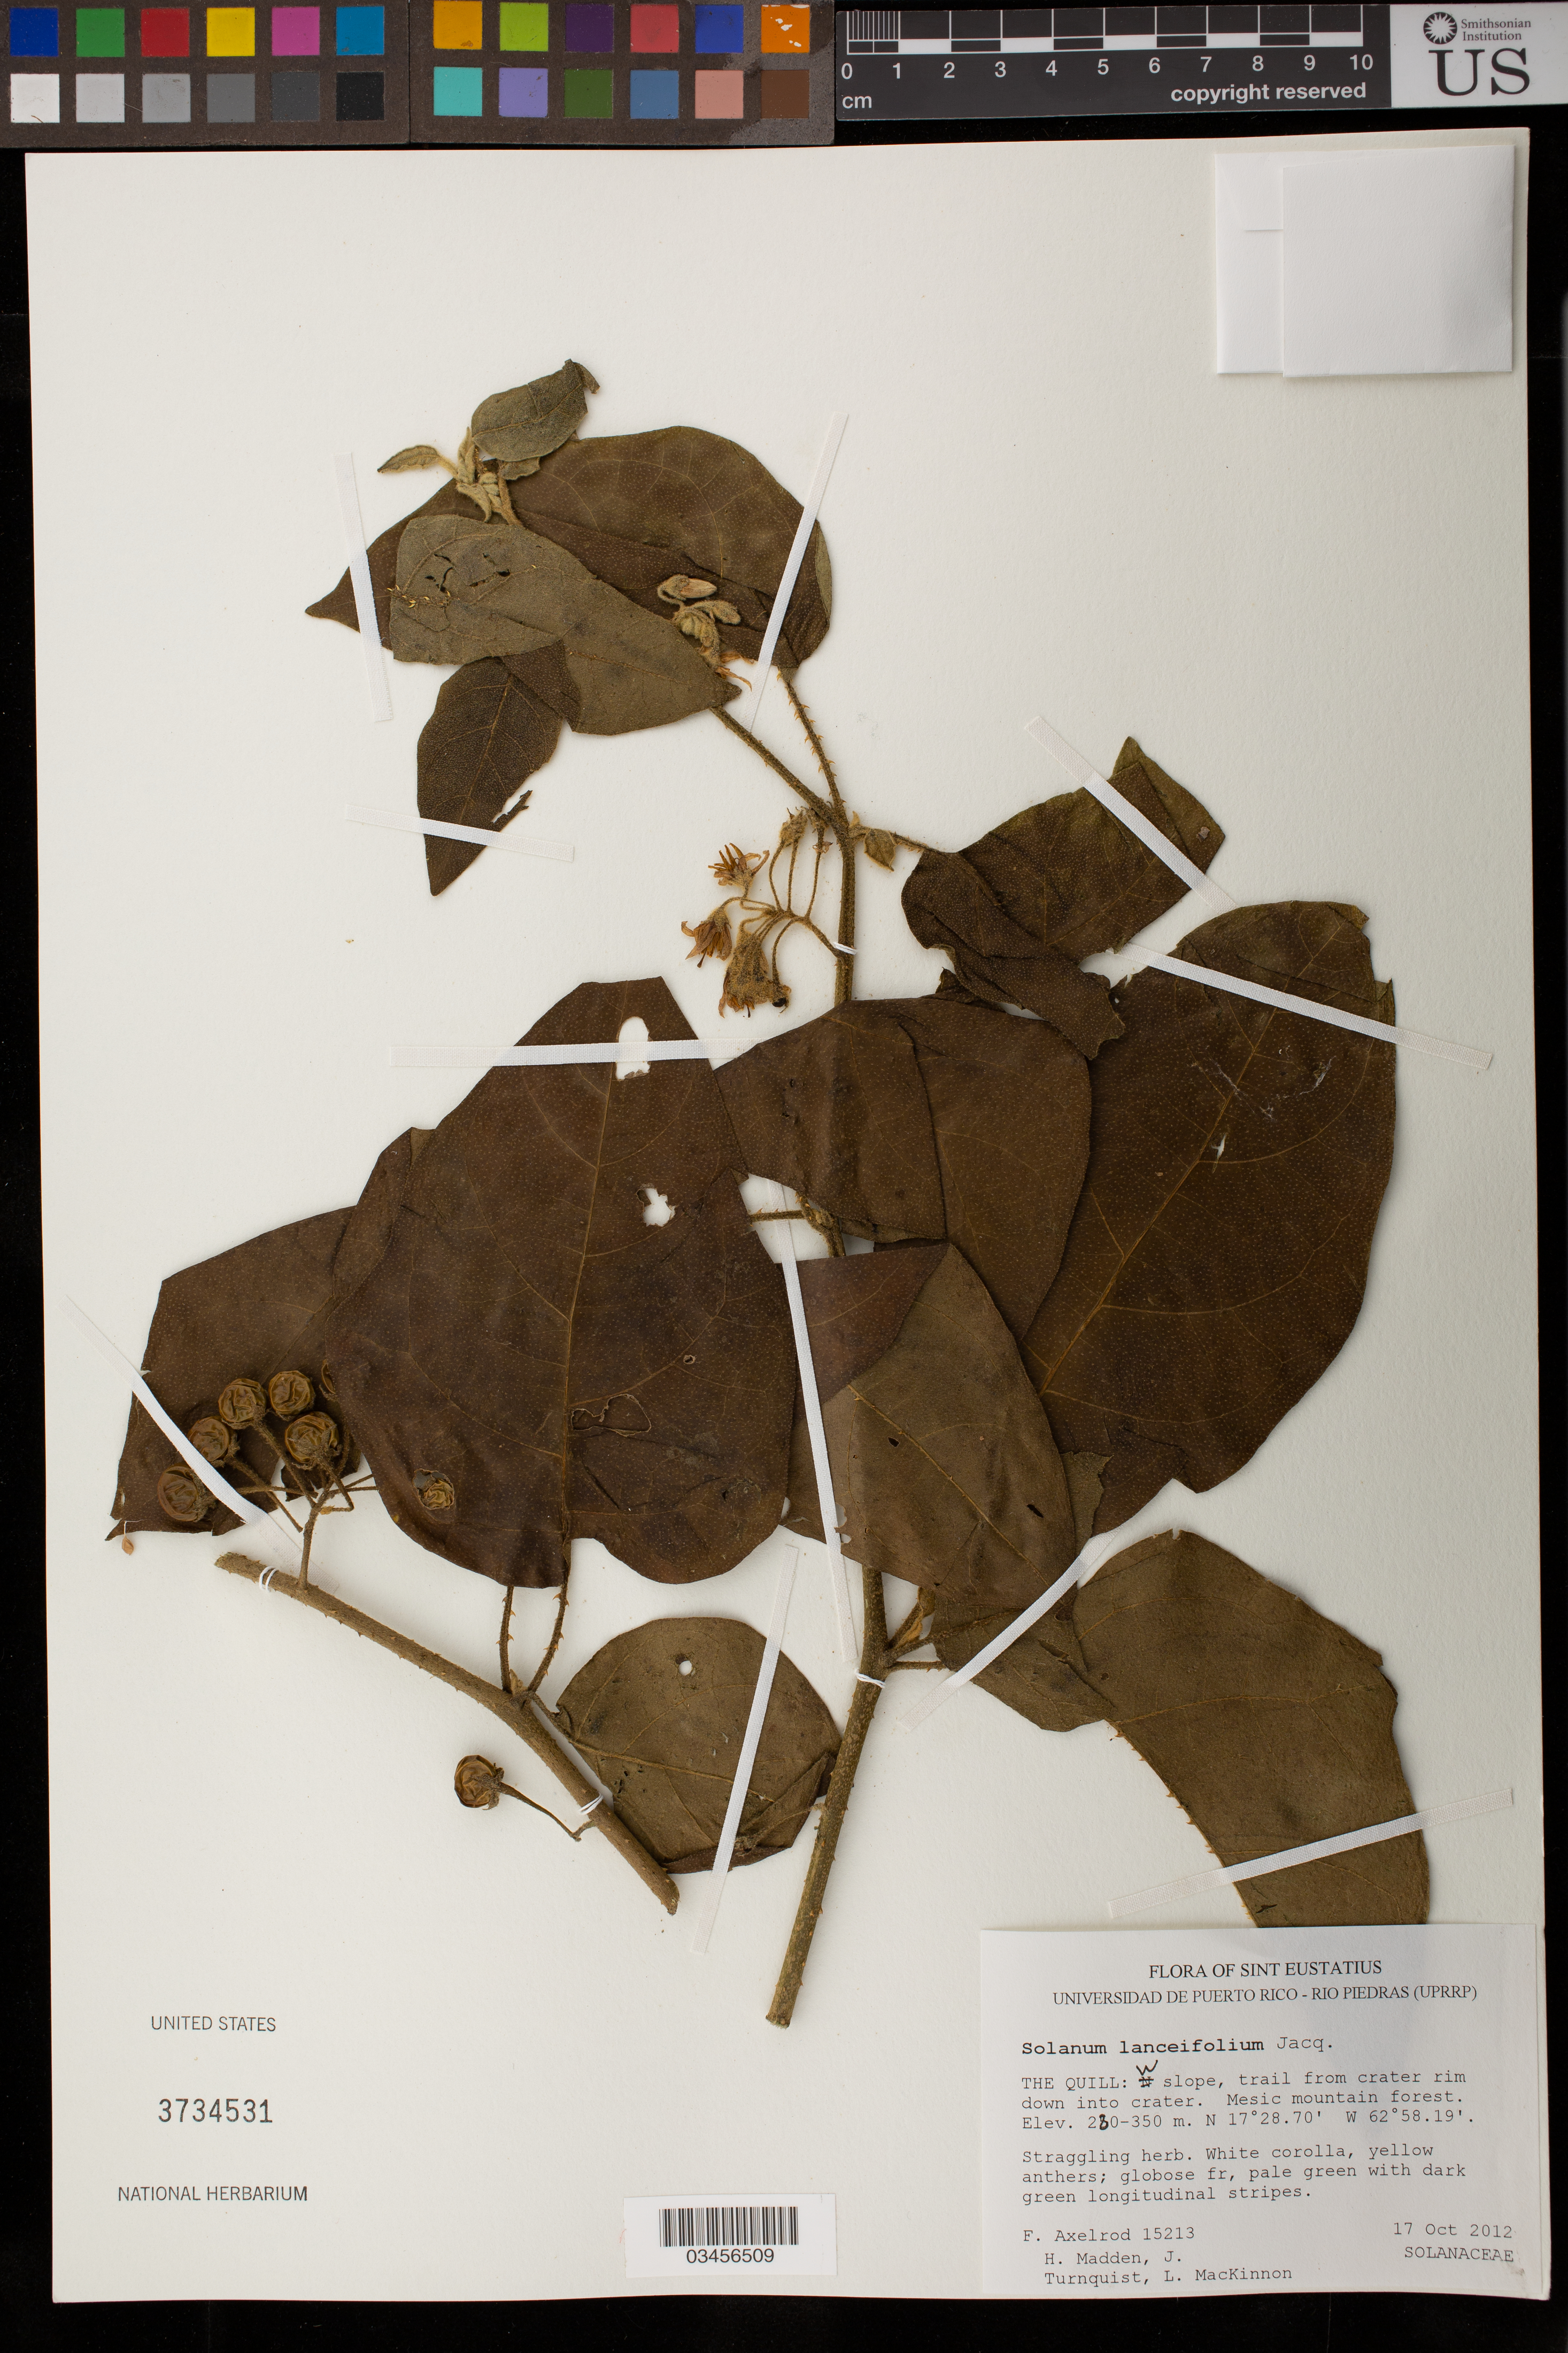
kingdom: Plantae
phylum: Tracheophyta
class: Magnoliopsida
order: Gentianales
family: Apocynaceae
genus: Oxypetalum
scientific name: Oxypetalum pentasetum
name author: (Rusby) Goyder & Rapini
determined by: Goyder, D. J.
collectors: O. Buchtien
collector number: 5096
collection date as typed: Jan 1920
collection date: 1920-01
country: Bolivia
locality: Tipuani; Hacienda Simaco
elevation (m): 1400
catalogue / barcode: US 1177493